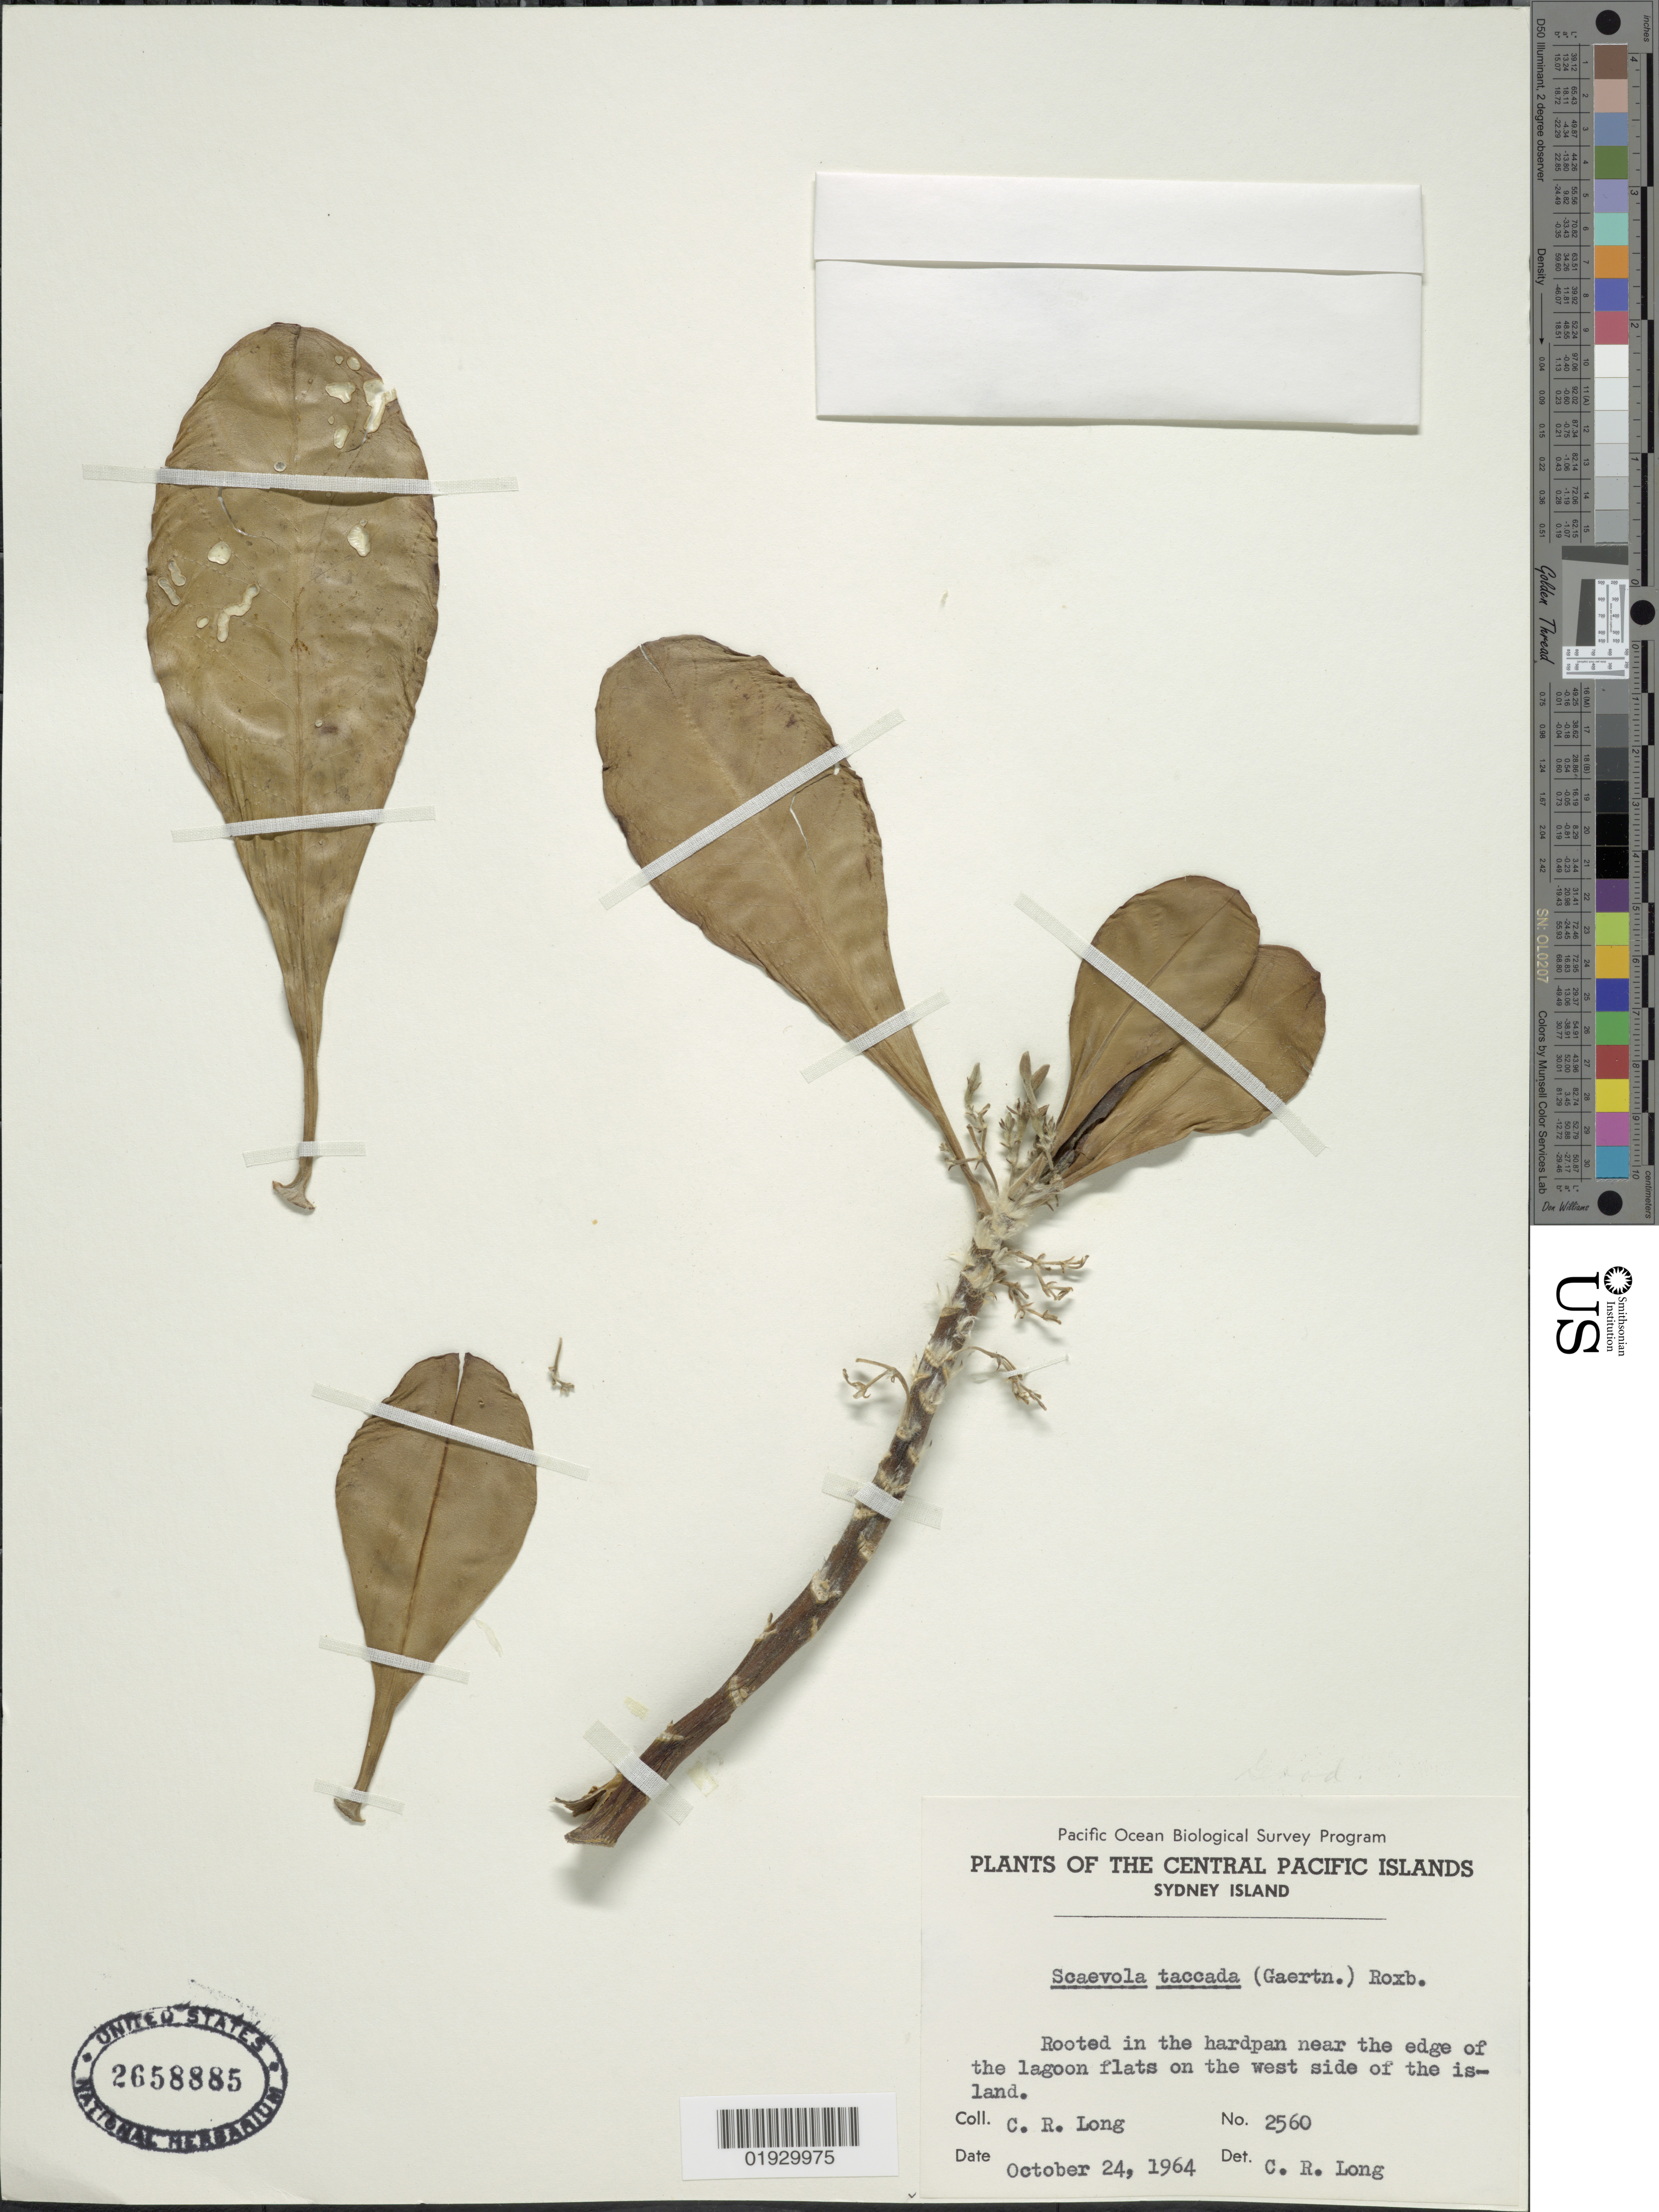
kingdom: Plantae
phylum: Tracheophyta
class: Magnoliopsida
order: Asterales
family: Goodeniaceae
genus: Scaevola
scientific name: Scaevola taccada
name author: (Gaertn.) Roxb.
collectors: C. R. Long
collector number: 2560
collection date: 1964-10-24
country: Kiribati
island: Manra [Sydney] Island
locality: Central Pacific Islands, Sydney Island, near the edge of the lagoon flats on the west side of the island.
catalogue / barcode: US 2658885